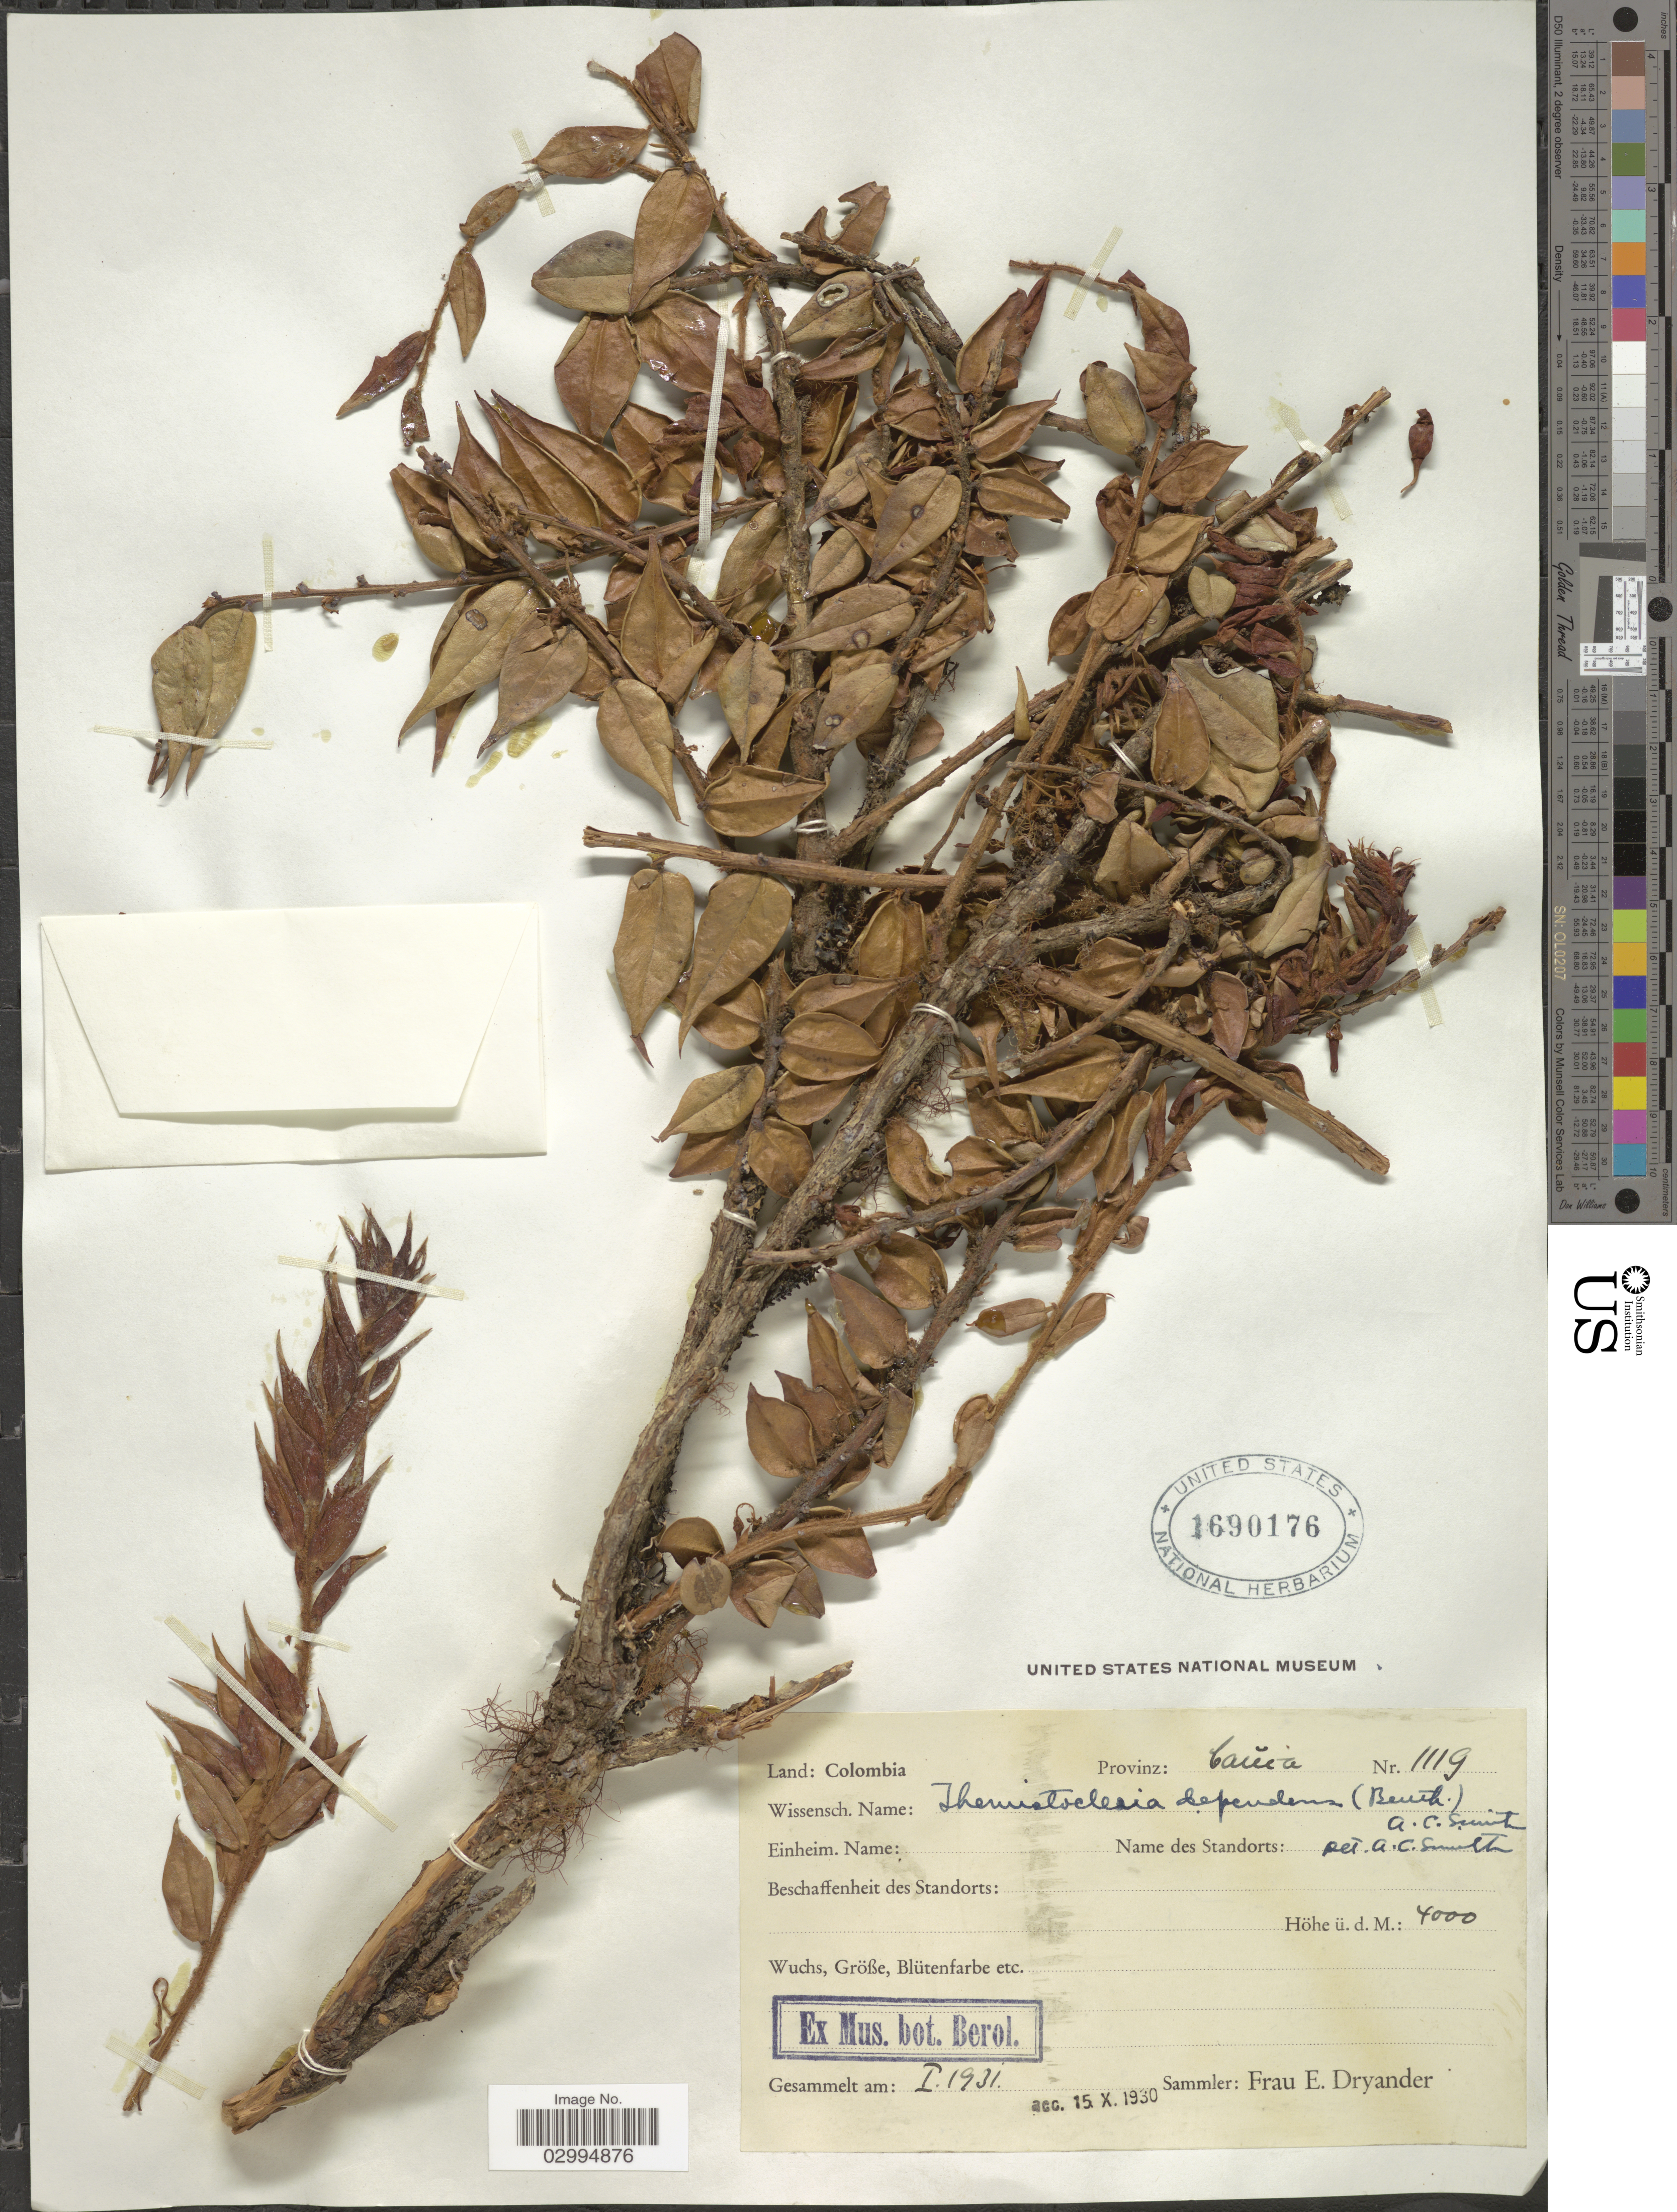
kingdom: Plantae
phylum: Tracheophyta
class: Magnoliopsida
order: Ericales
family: Ericaceae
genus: Themistoclesia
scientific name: Themistoclesia dependens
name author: (Benth.) A.C. Sm.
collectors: F. Dryander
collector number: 1119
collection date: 1931-01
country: Colombia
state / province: Cauca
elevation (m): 4000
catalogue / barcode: US 1690176